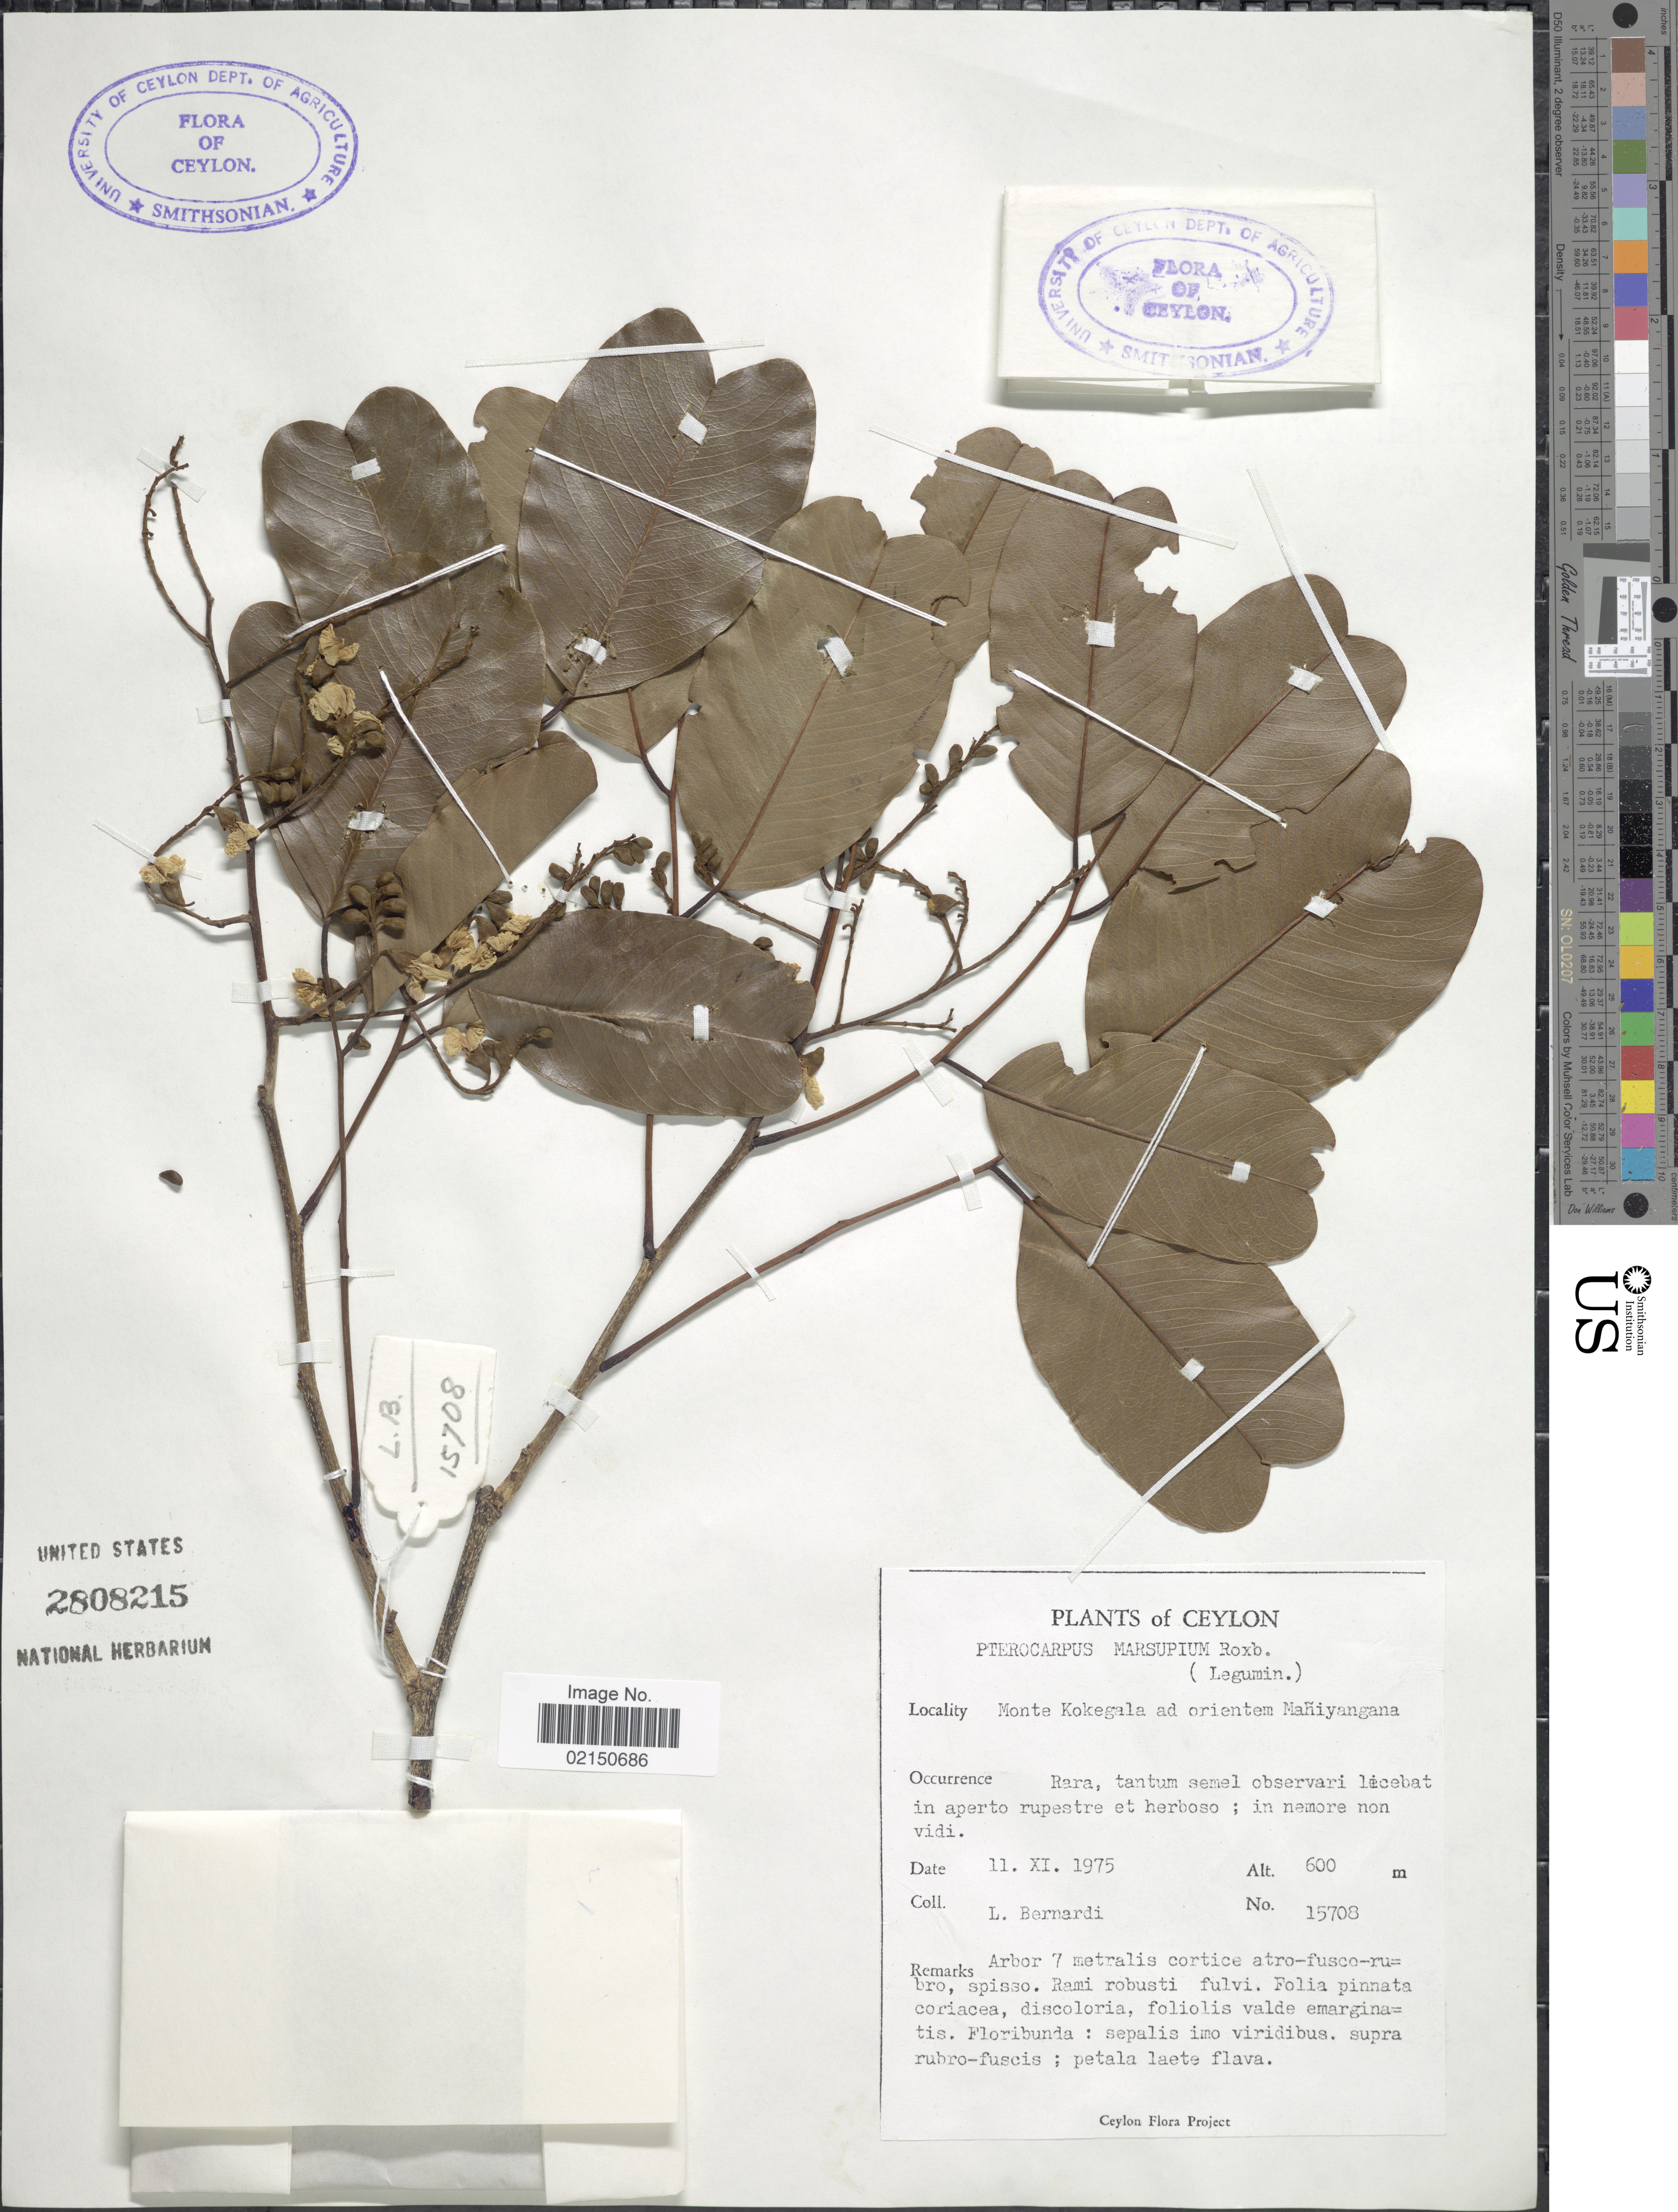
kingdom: Plantae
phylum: Tracheophyta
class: Magnoliopsida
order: Fabales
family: Fabaceae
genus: Pterocarpus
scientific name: Pterocarpus marsupium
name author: Roxb.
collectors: L. Bernardi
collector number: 15708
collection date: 1975-11-11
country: Sri Lanka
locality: Monte Kokegala ad orientem Mañiyangana. Ceylon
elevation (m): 600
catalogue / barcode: US 2808215